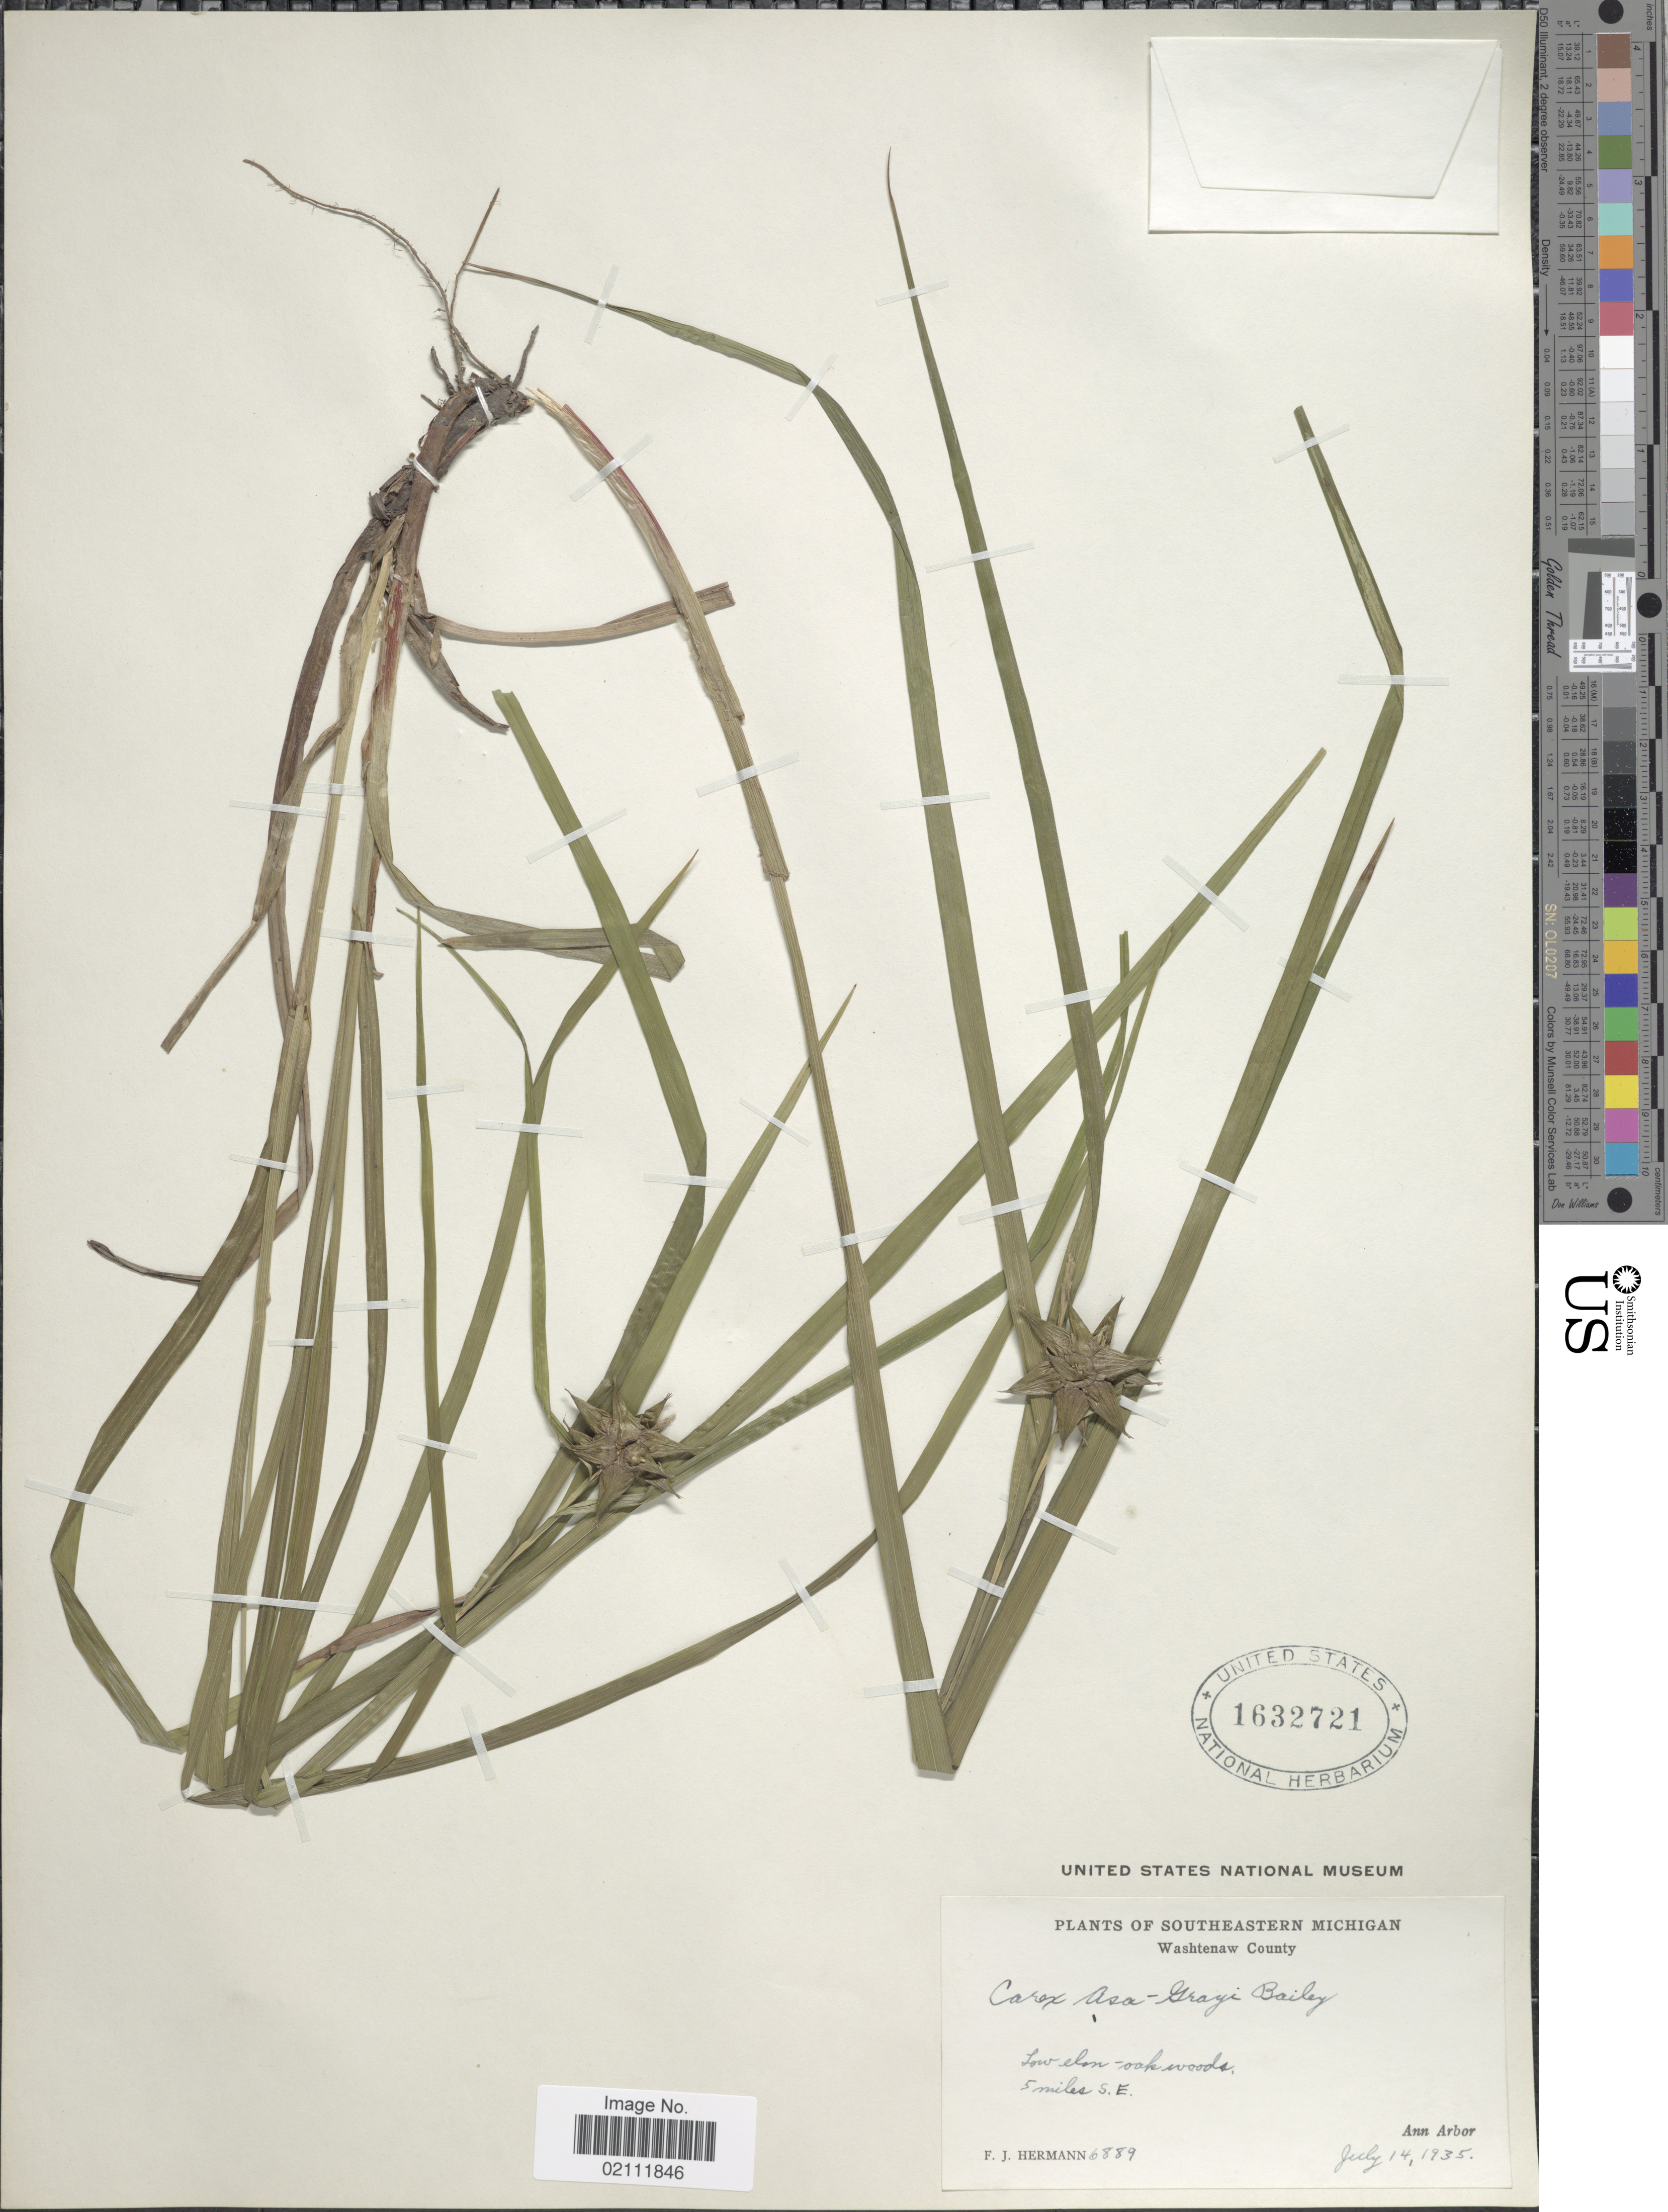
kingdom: Plantae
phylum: Tracheophyta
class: Liliopsida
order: Poales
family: Cyperaceae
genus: Carex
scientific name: Carex grayi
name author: J. Carey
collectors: F. J. Hermann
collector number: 6889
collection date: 1935-07-14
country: United States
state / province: Michigan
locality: Southeastern Michigan. Washtenaw County, 5 miles S. E. Ann Arbor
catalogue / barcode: US 1632721